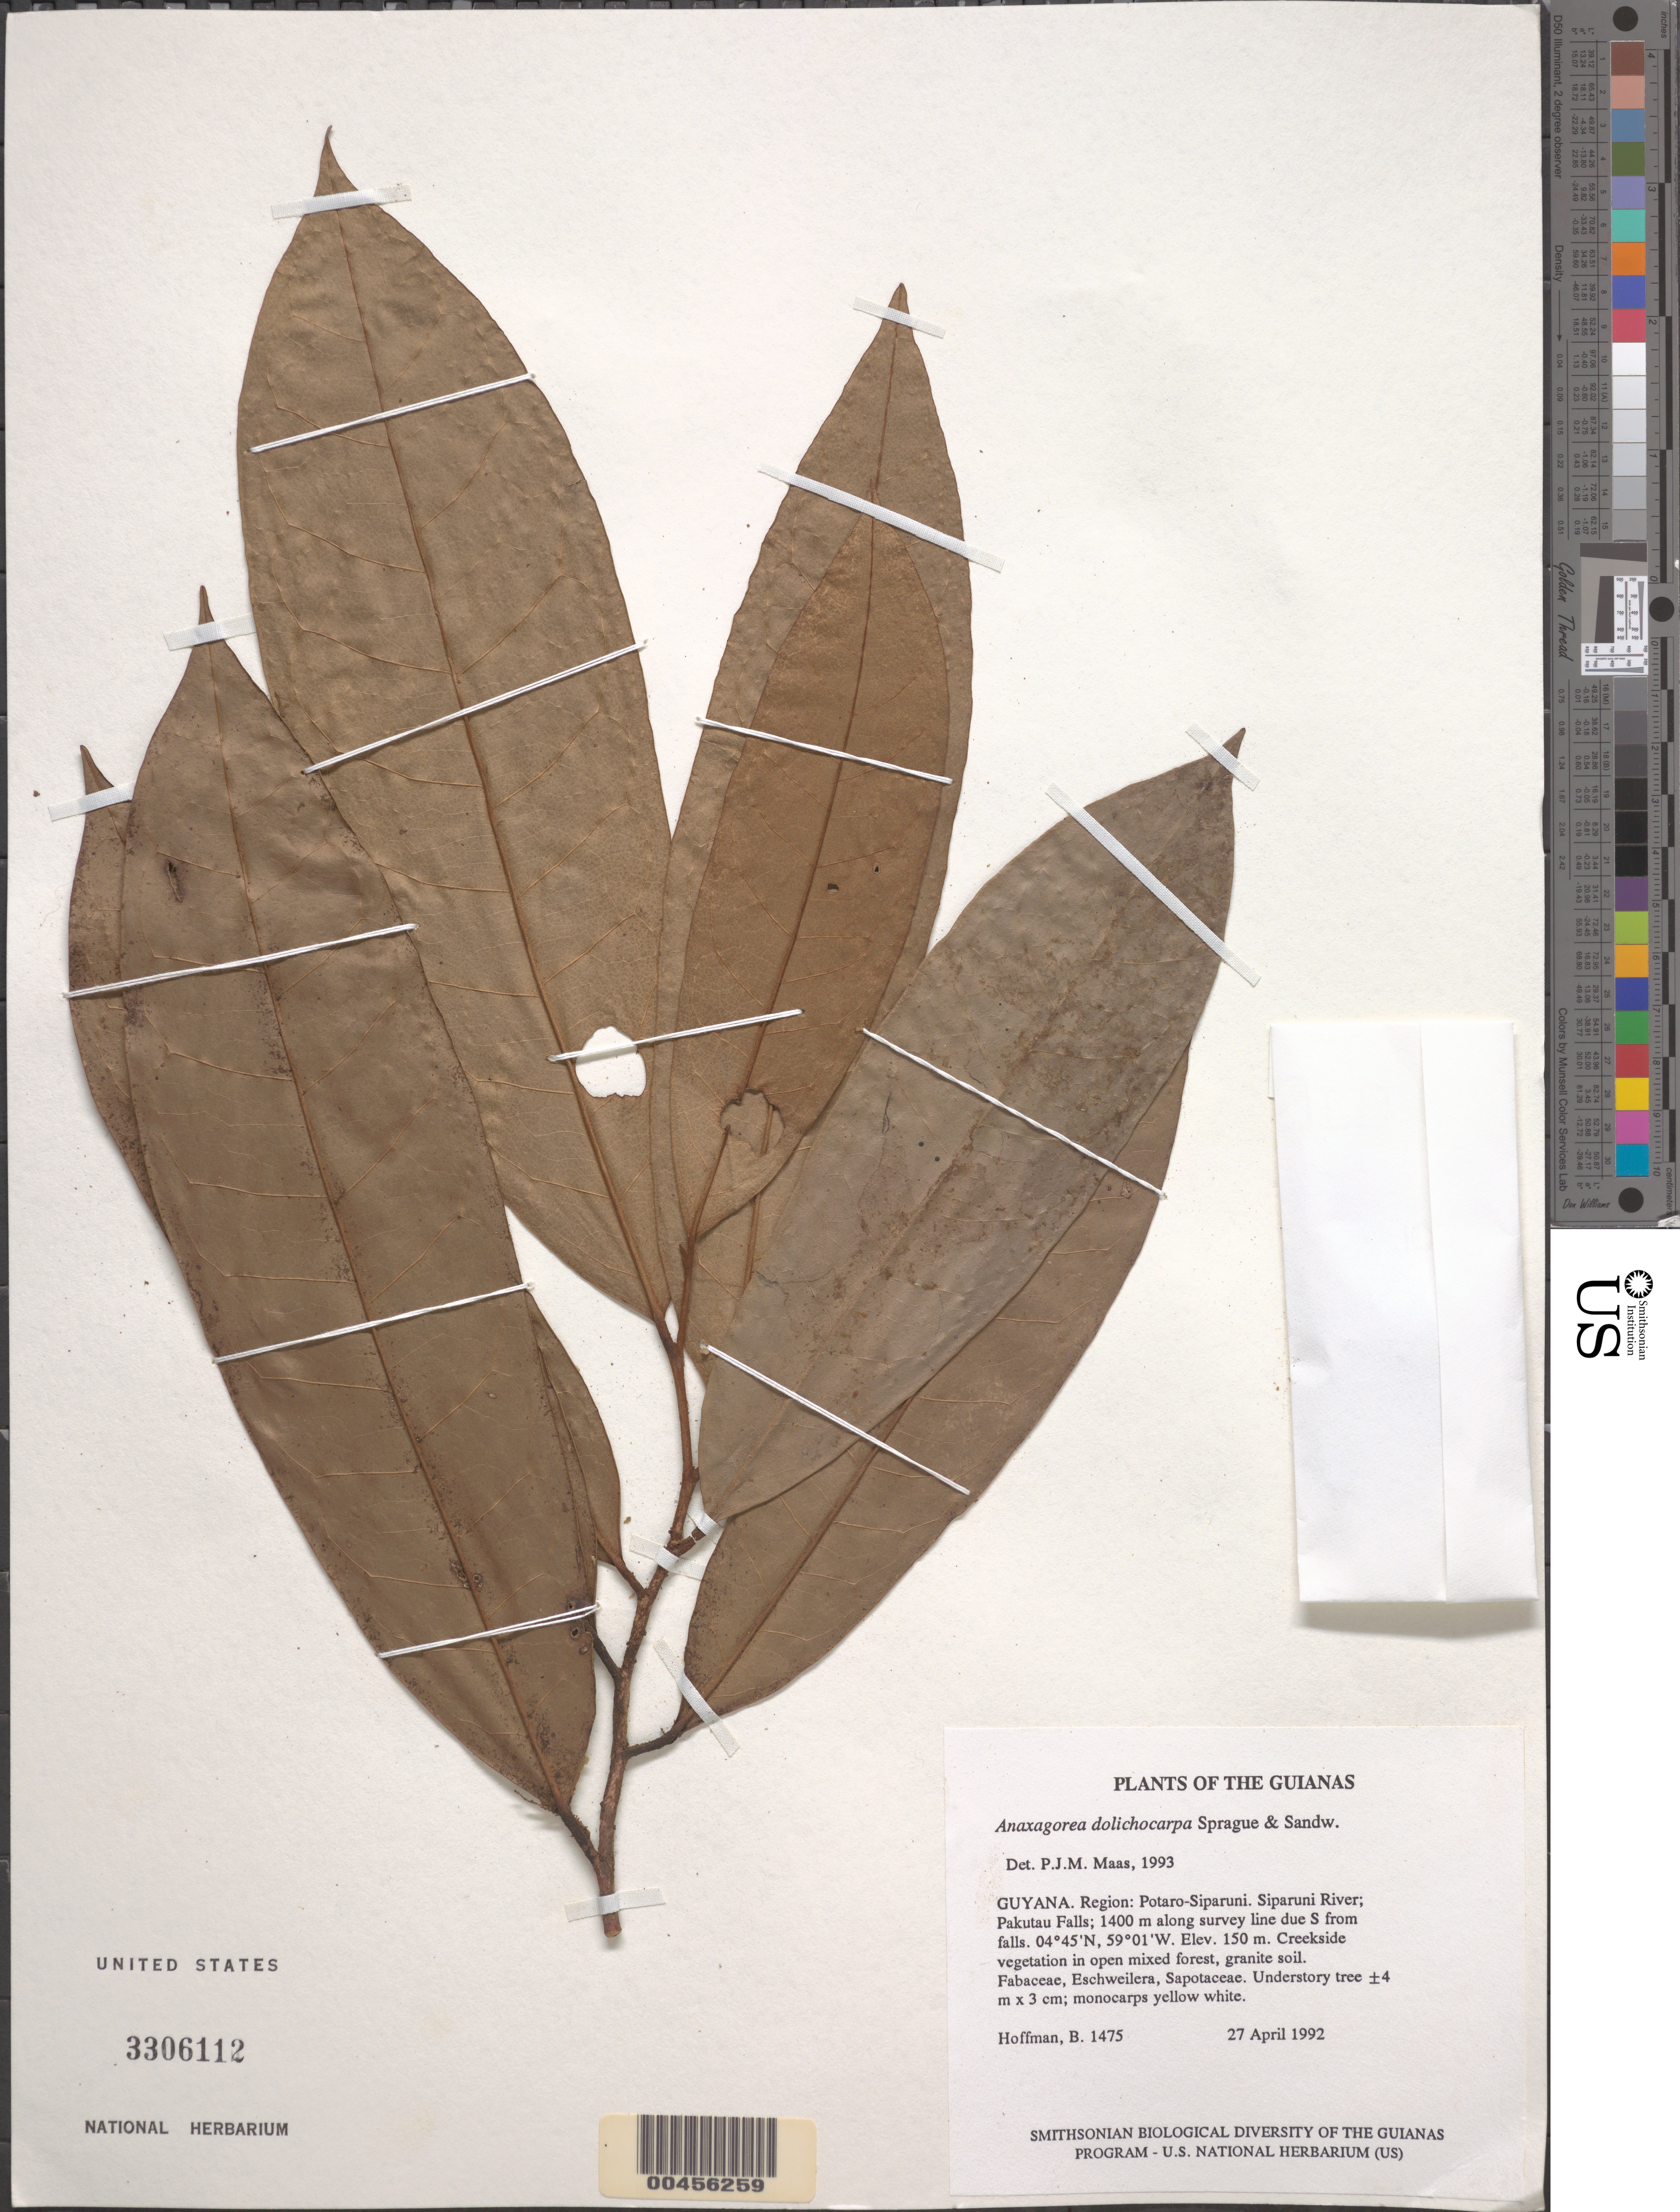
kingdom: Plantae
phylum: Tracheophyta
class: Magnoliopsida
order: Magnoliales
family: Annonaceae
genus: Anaxagorea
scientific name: Anaxagorea dolichocarpa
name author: Sprague & Sandwith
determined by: Maas, Paul J. M.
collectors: B. Hoffman, R. T. Pennington, G. Gharbarran & C. Capellaro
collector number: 1475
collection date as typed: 27 April 1992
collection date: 1992-04-27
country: Guyana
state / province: Potaro-Siparuni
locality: Siparuni River; Pakutau Falls; 1400 m along survey line due S from falls. Iwokrama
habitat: Creekside vegetation in open mixed forest, granite soil. Fabaceae, Eschweilera, Sapotaceae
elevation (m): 150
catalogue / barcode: US 3306112